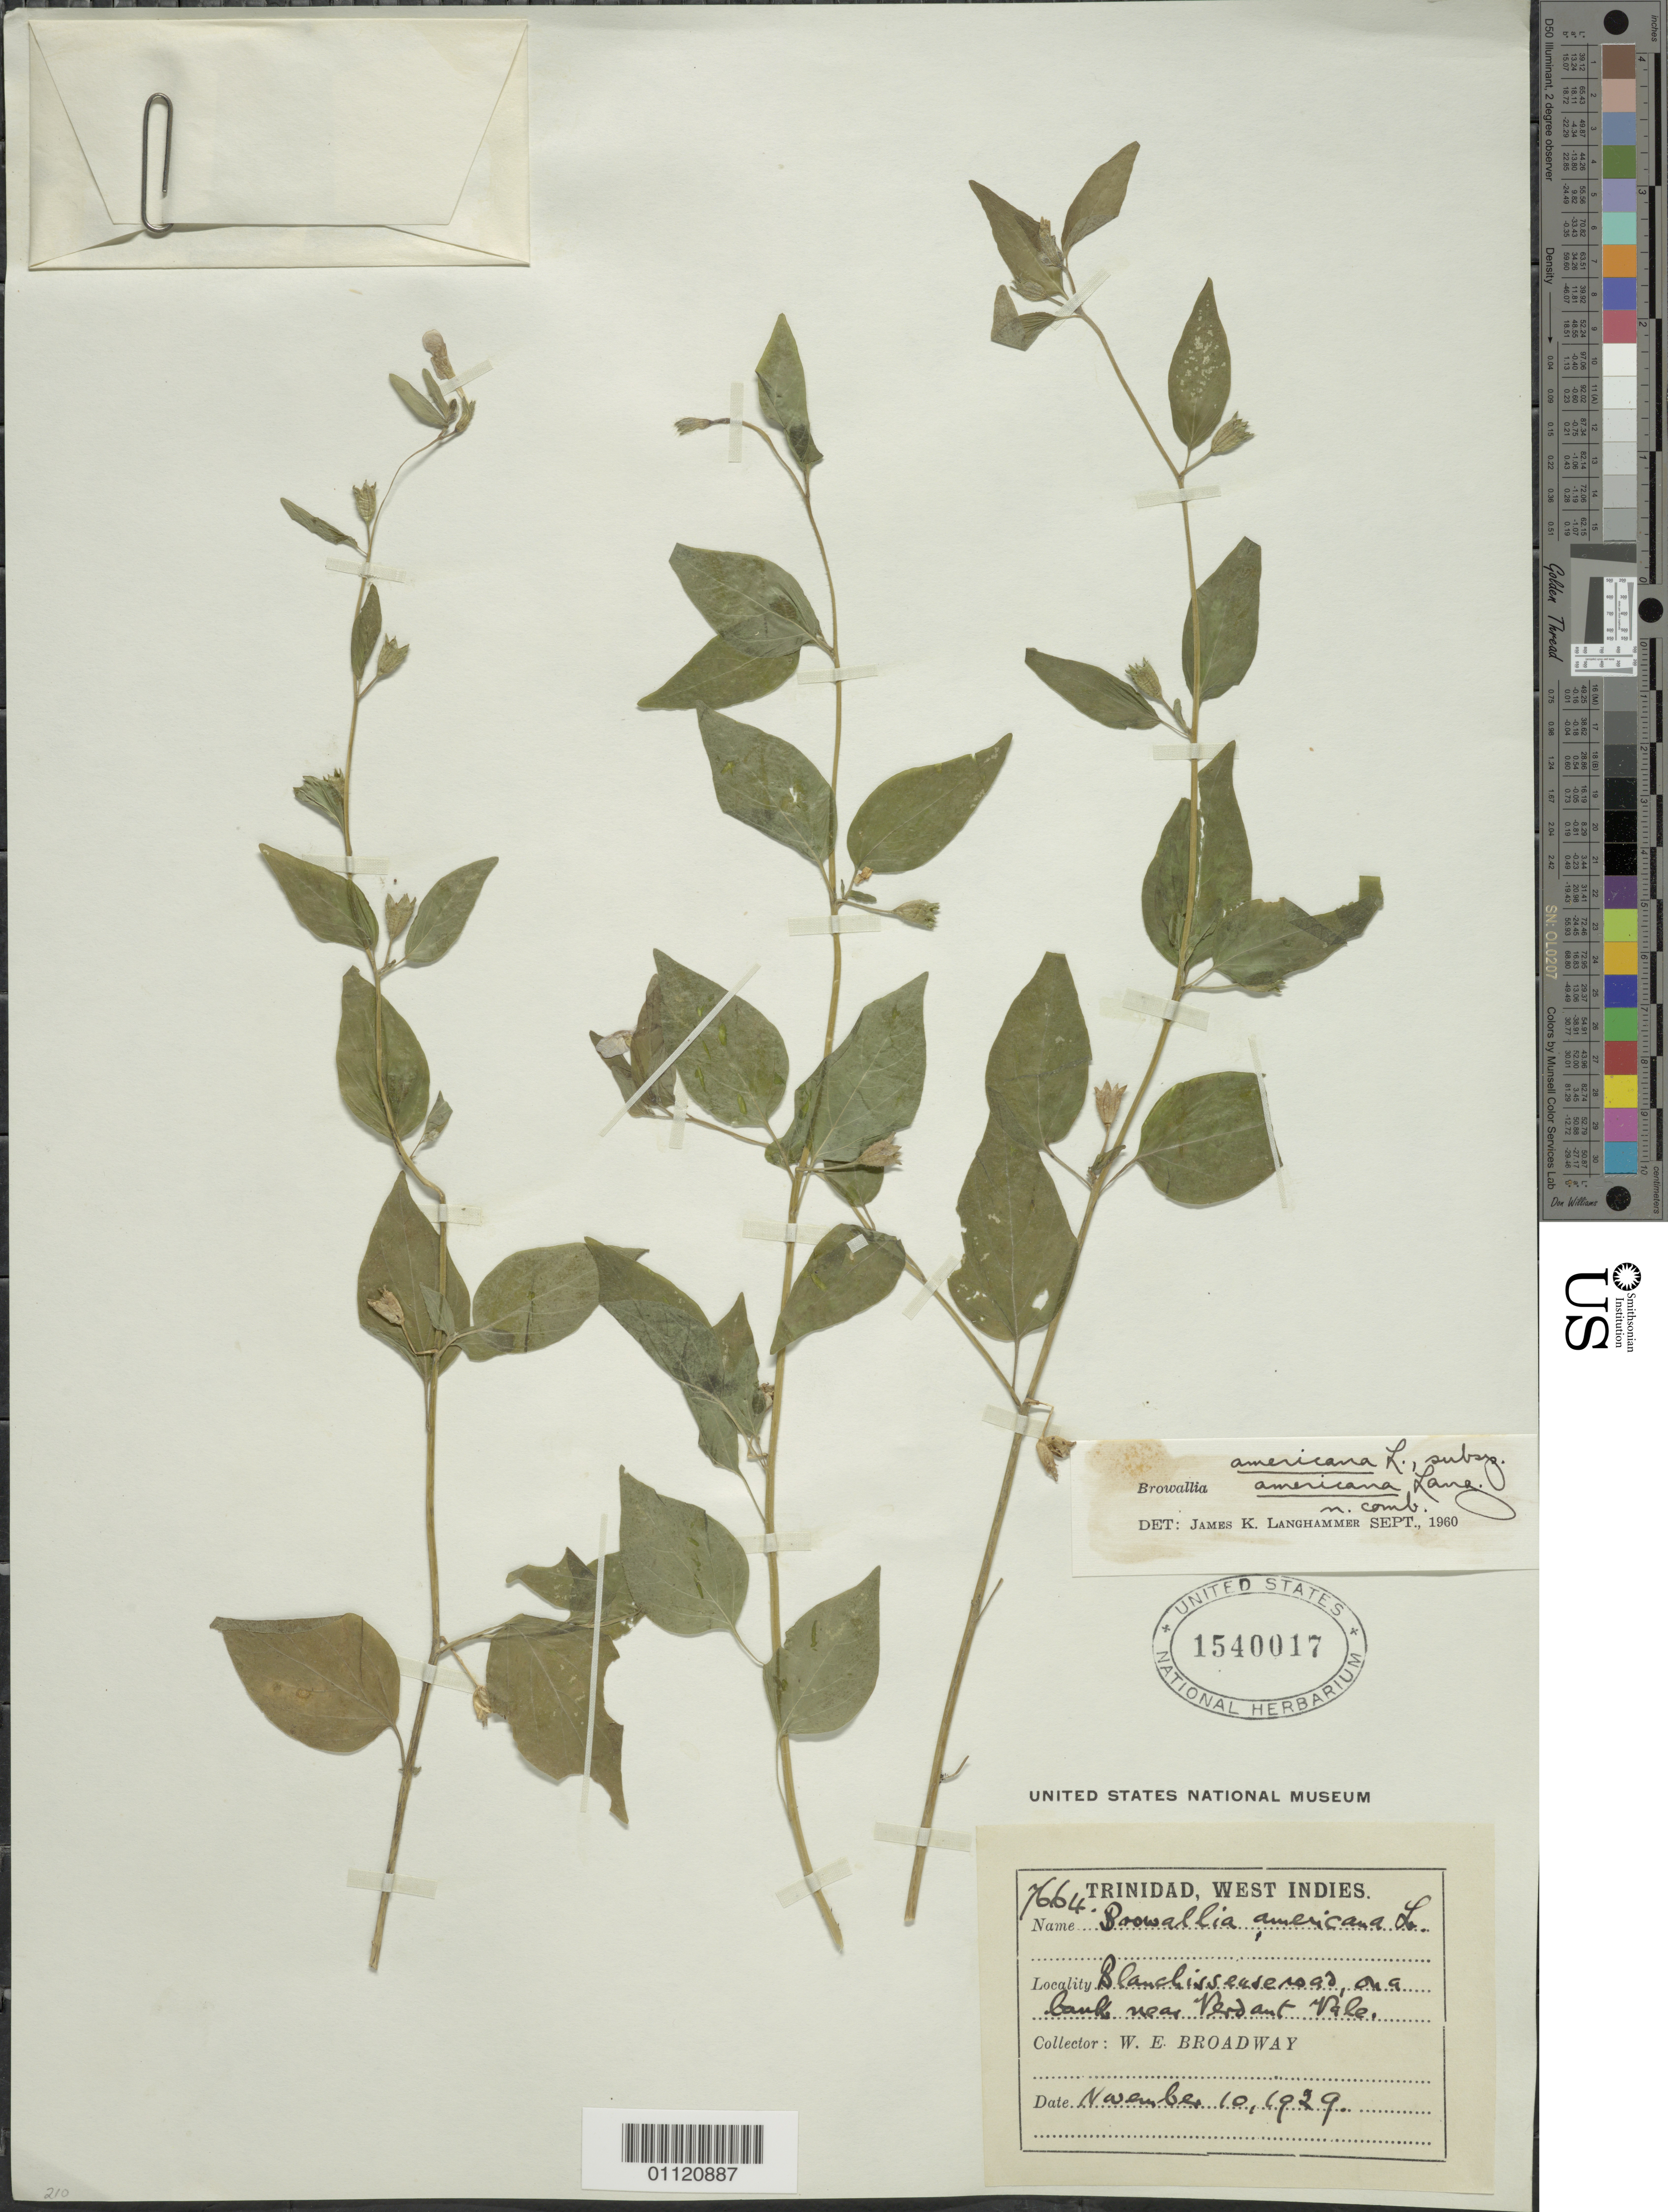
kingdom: Plantae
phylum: Tracheophyta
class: Magnoliopsida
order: Solanales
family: Solanaceae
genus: Browallia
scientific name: Browallia americana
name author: L.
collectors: W. E. Broadway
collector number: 7664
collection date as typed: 10 Nov 1929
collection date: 1929-11-10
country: Trinidad and Tobago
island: Trinidad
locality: Blanchisseuse road, on a bank near Verdant Vale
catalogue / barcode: US 1540017